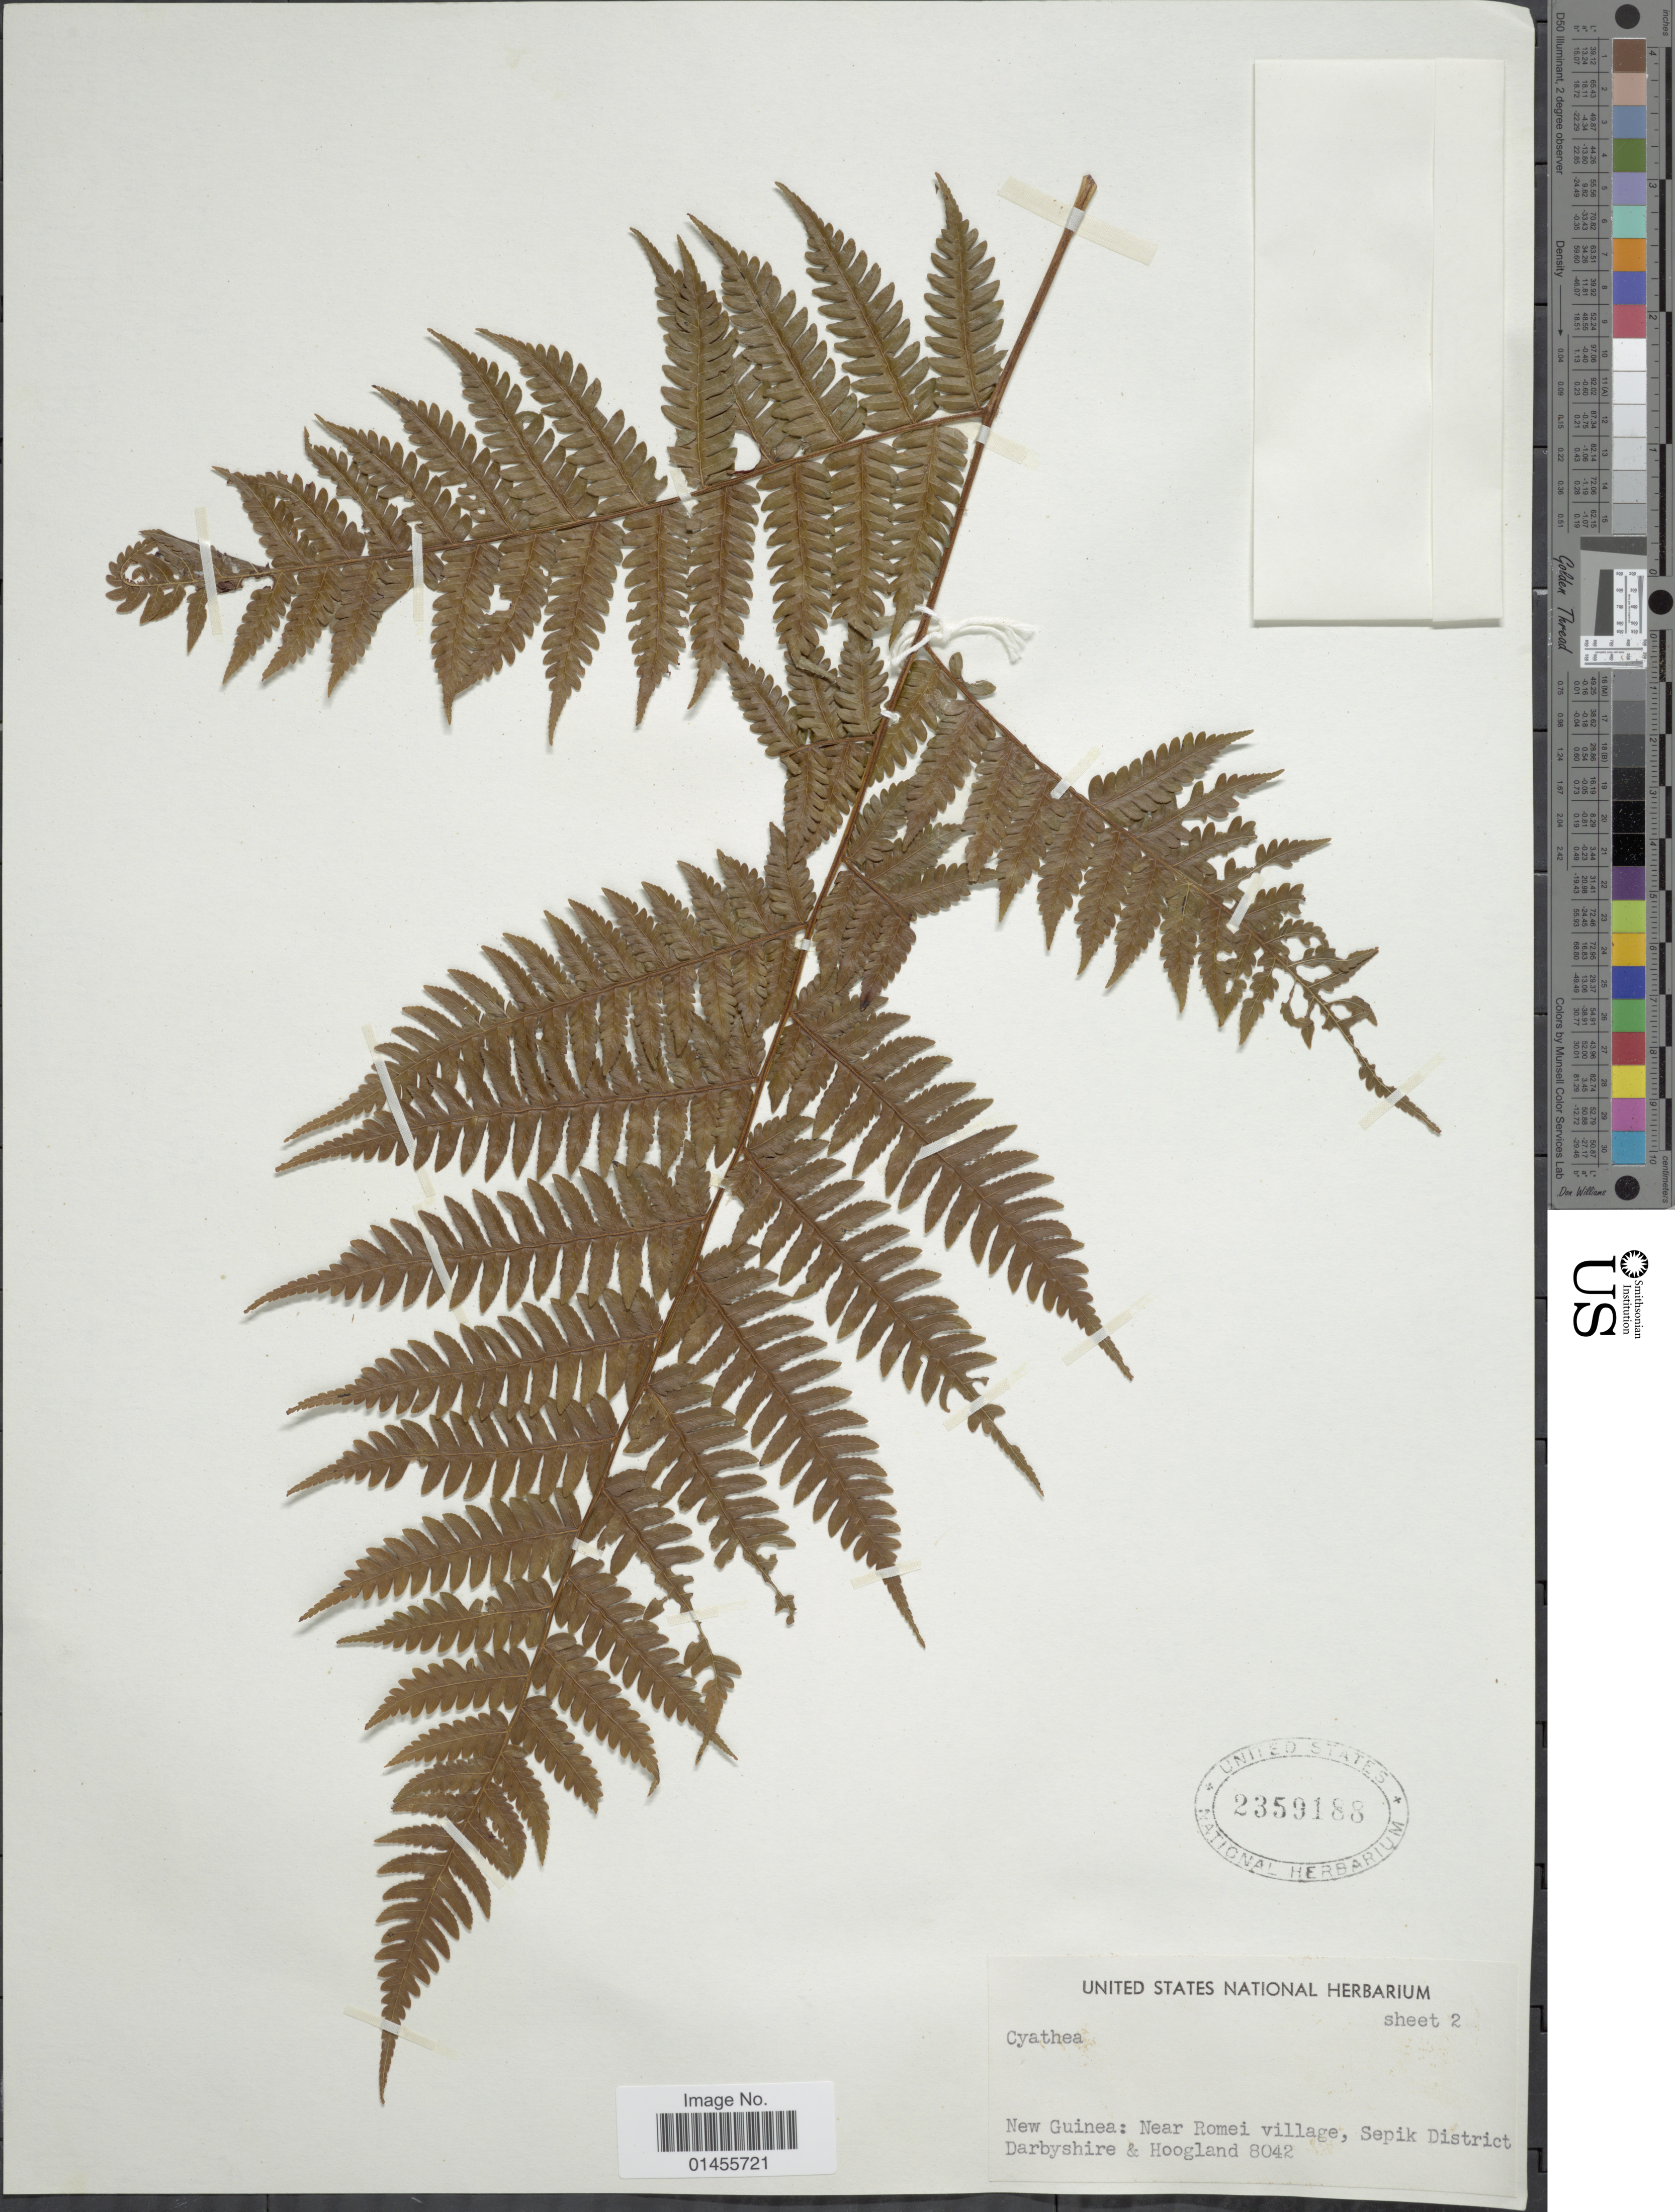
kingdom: Plantae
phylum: Tracheophyta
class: Polypodiopsida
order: Cyatheales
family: Cyatheaceae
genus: Alsophila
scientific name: Alsophila sp.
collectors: Darbyshire & Hoogland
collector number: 8042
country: Papua New Guinea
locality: New Guinea: Near Romei village, Sepik District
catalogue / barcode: US 2359188